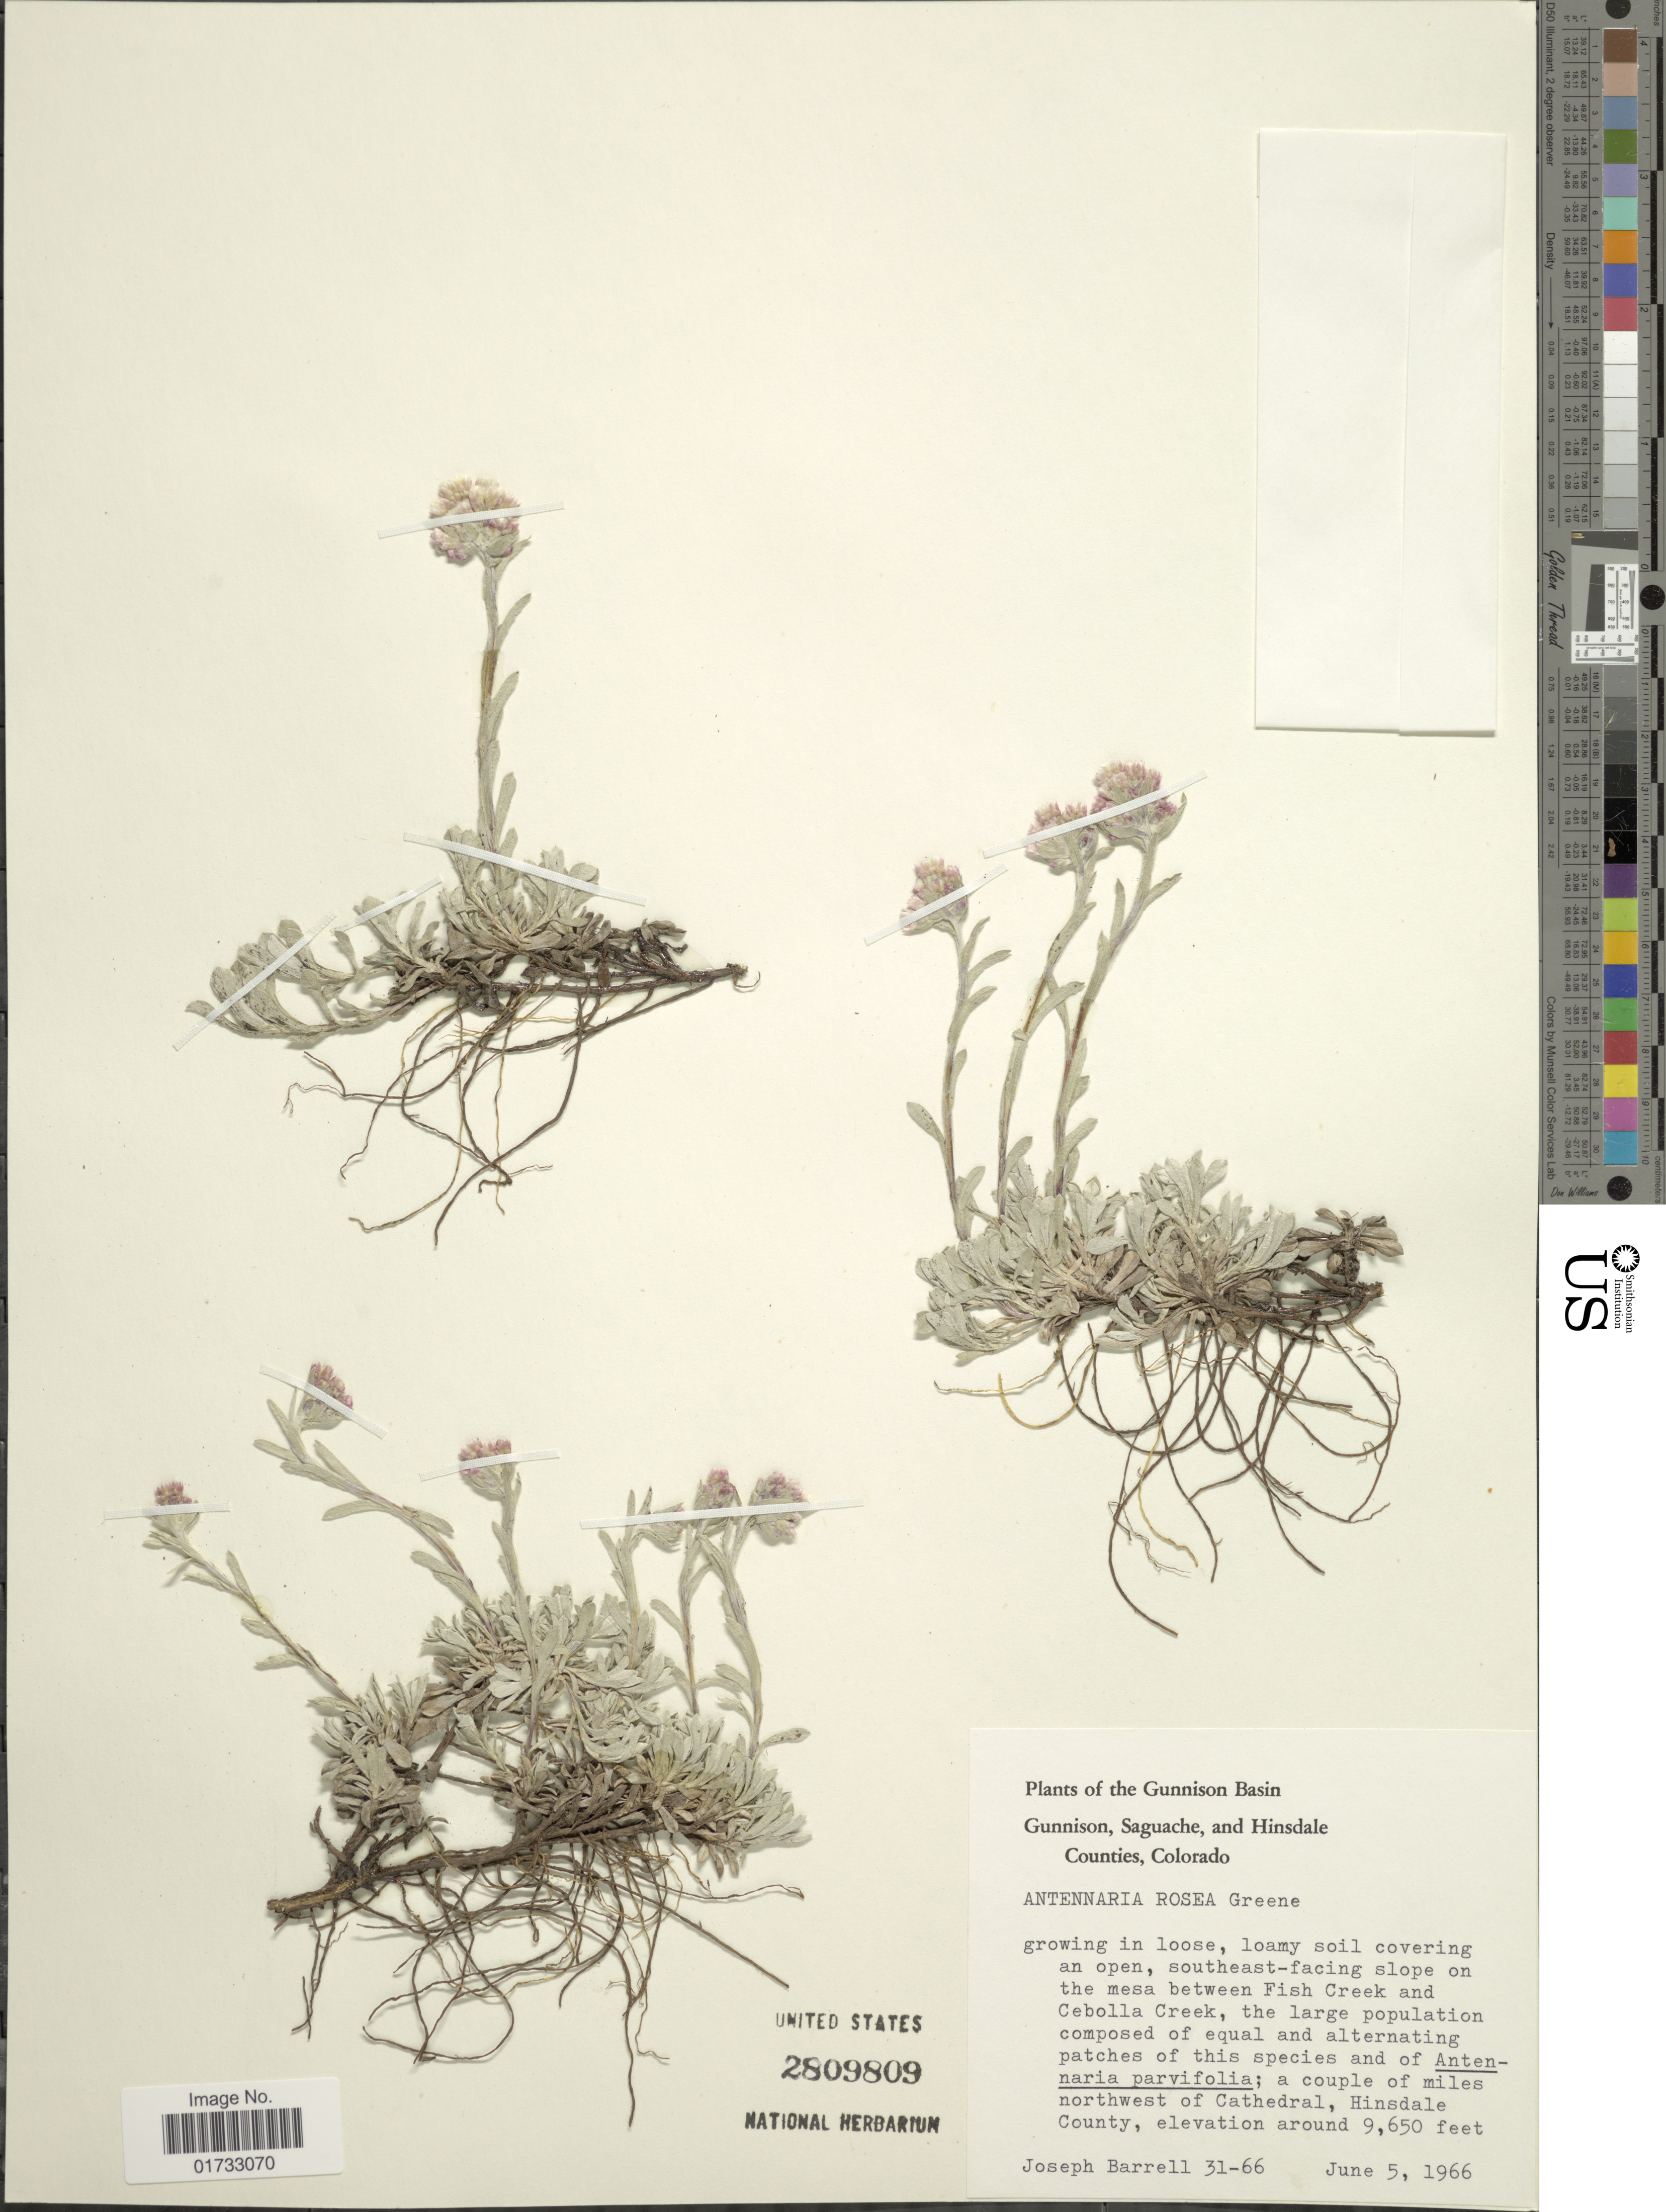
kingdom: Plantae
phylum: Tracheophyta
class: Magnoliopsida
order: Asterales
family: Asteraceae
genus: Antennaria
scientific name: Antennaria rosea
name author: Greene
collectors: J. Barrell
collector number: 31-66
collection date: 1966-06-05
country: United States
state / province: Colorado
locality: Gunnison Basin, south-east facing slope on the mesa between Fish Creek, and Cebolla Creek, a couple of miles northwest of Cathedral, Hinsdale County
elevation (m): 2941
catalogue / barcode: US 2809809